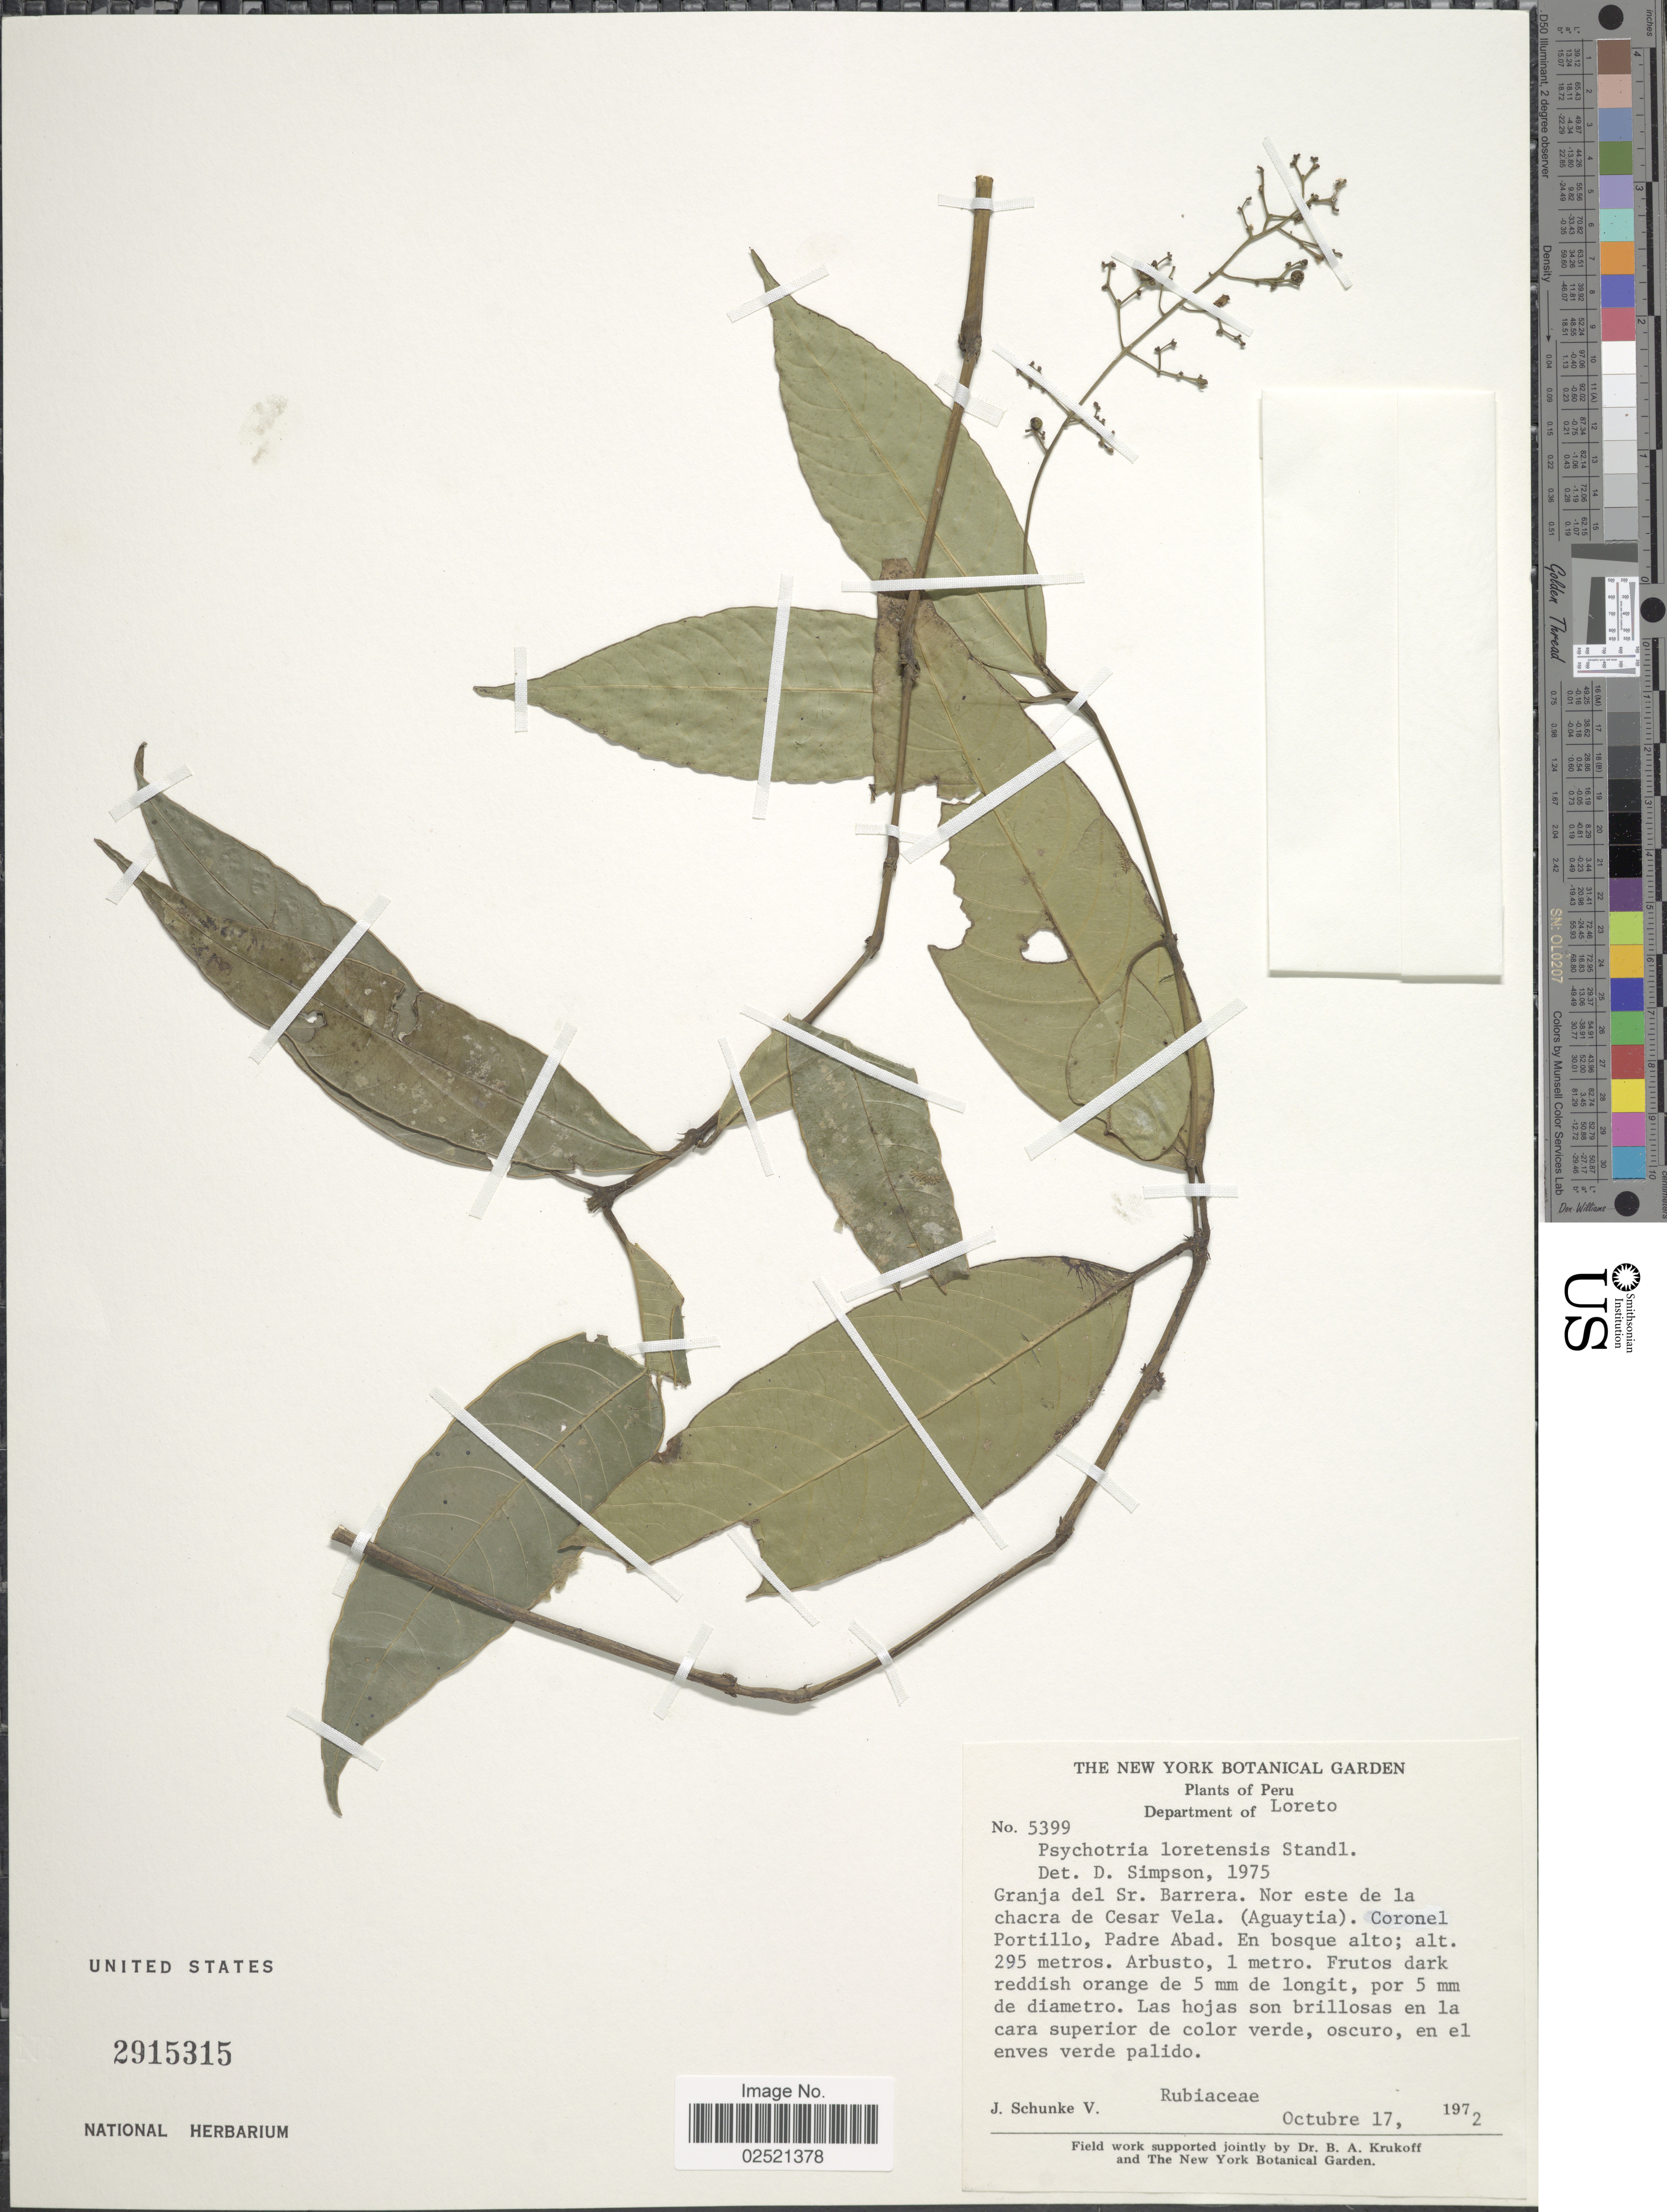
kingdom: Plantae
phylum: Tracheophyta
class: Magnoliopsida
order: Gentianales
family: Rubiaceae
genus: Psychotria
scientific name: Psychotria loretensis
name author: Standl.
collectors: J. Schunke Vigo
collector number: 5399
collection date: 1972-10-17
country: Peru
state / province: Loreto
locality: Granja del Sr. Barrera, Nor este de la chacra de Cesar Vela, (Aguaytia), Coronel Portillo, Padre Abad.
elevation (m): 295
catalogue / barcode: US 2915315